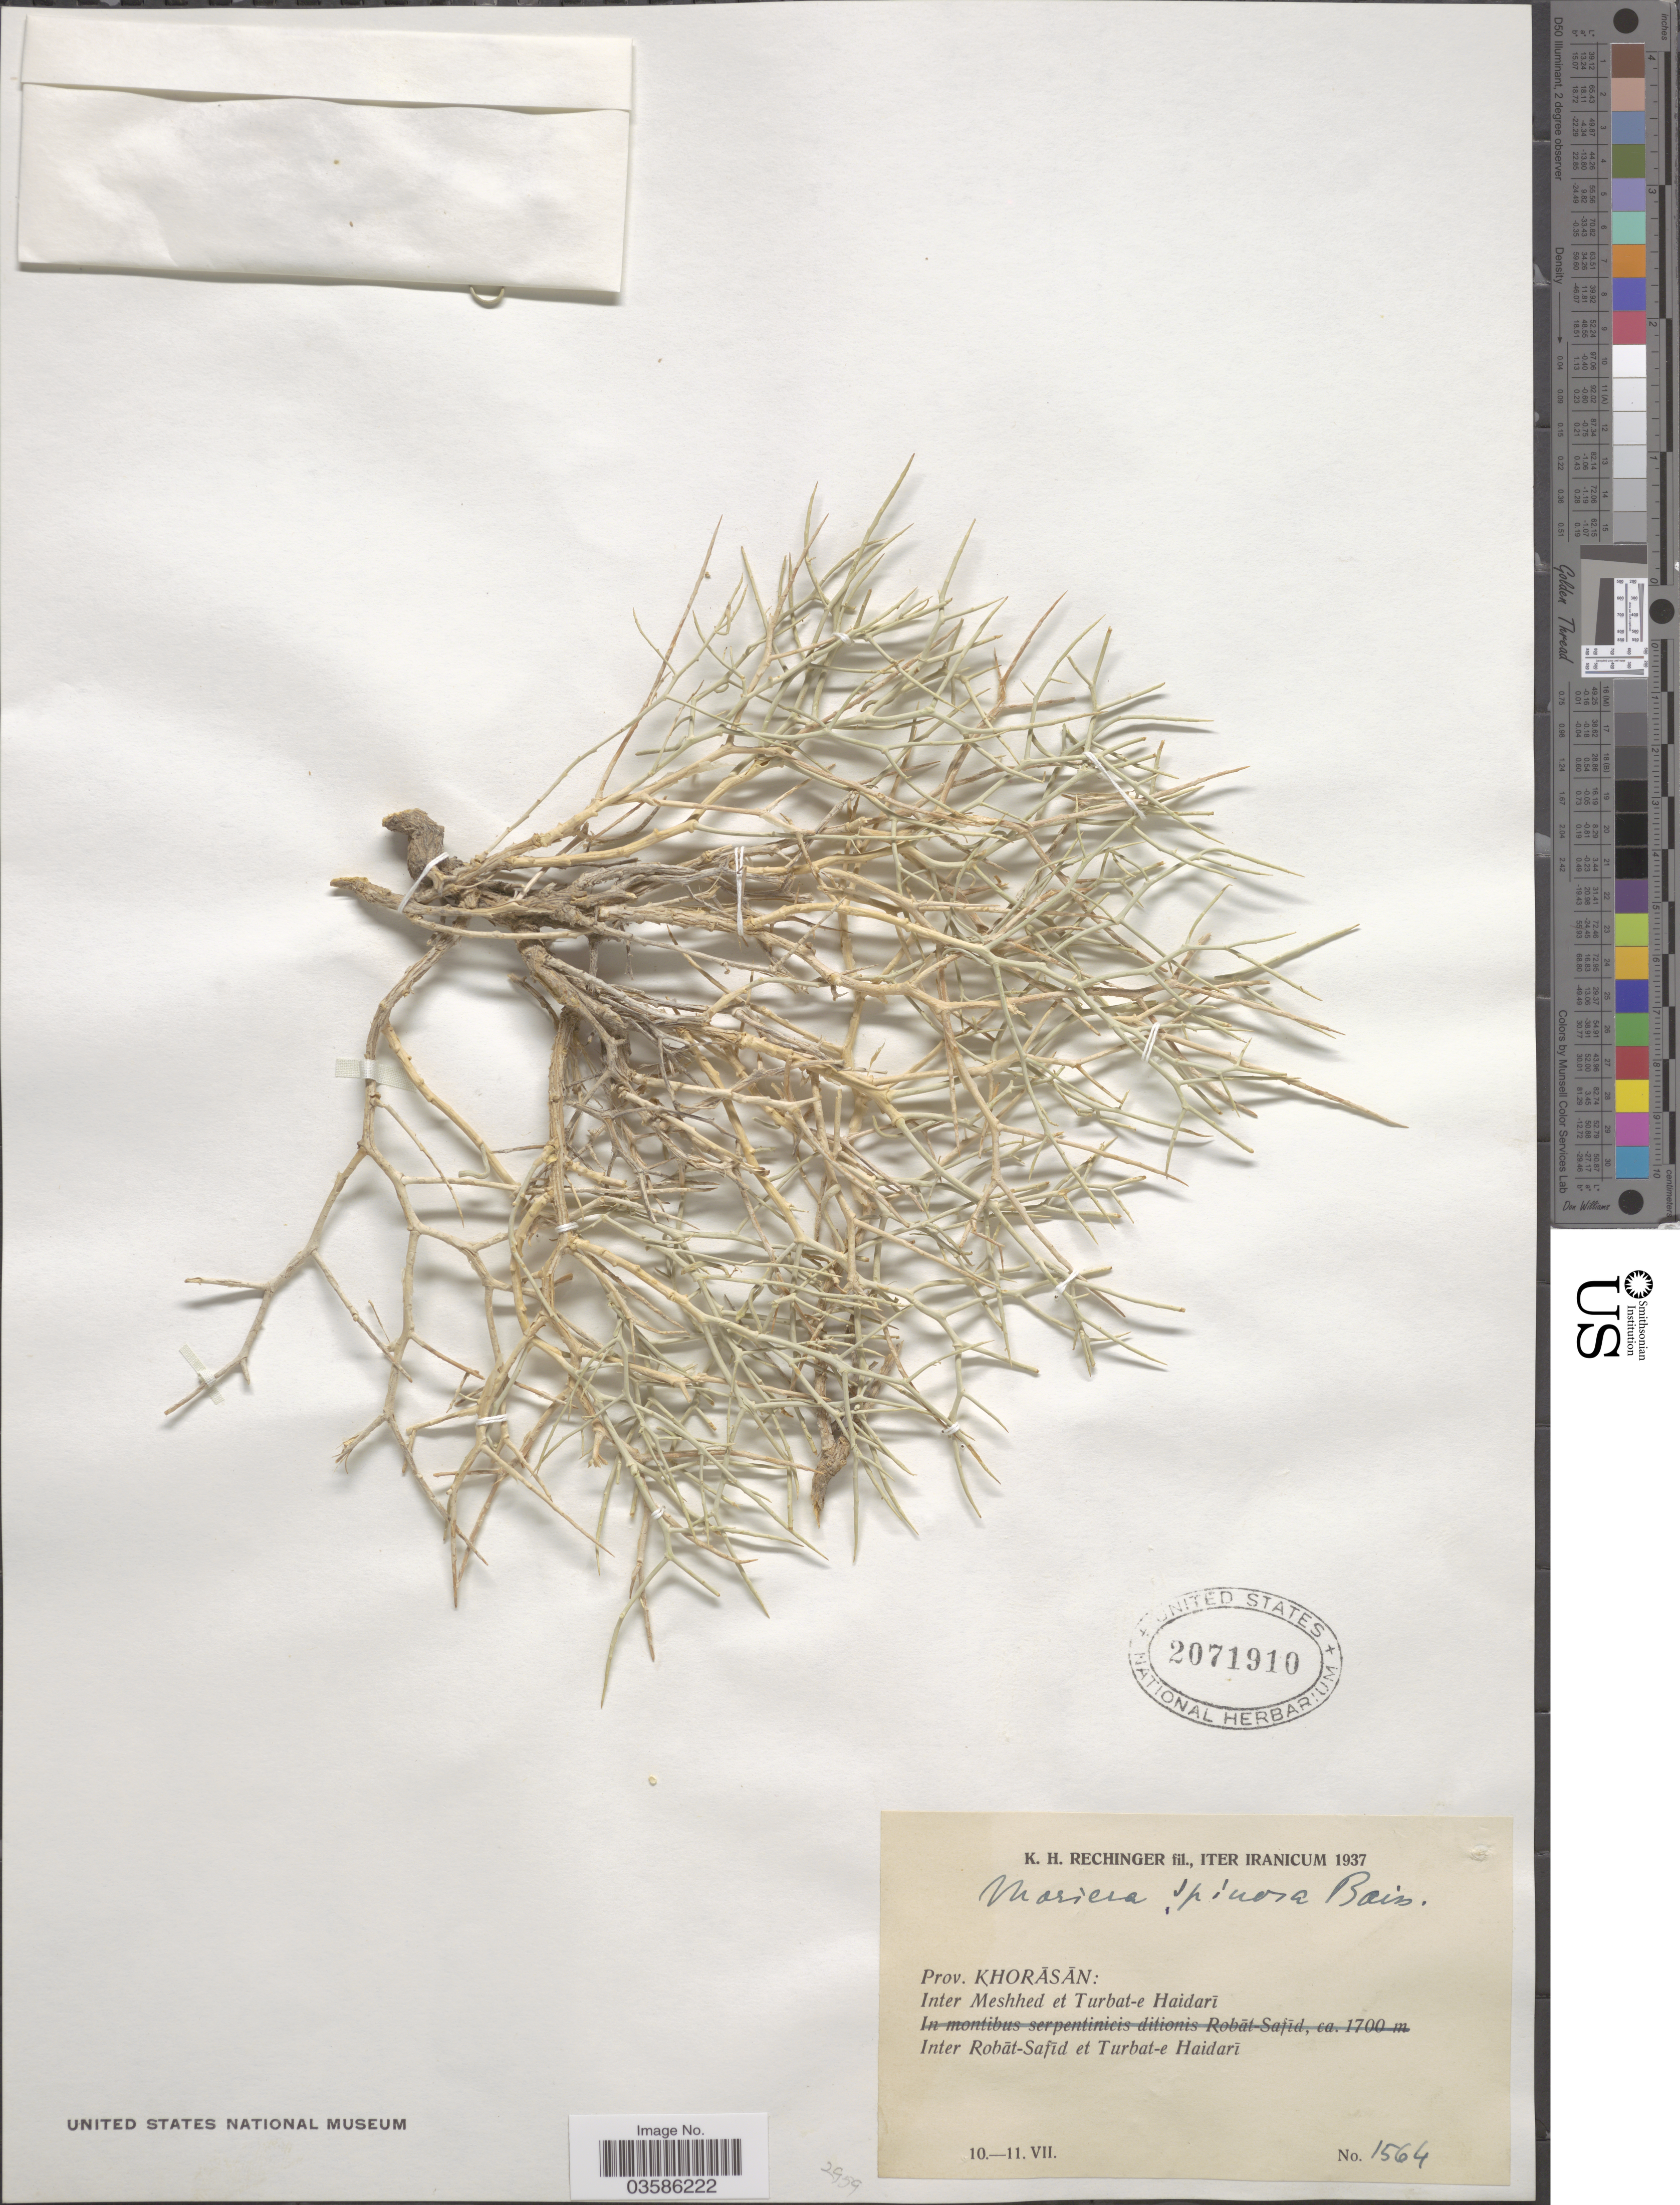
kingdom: Plantae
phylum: Tracheophyta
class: Magnoliopsida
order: Brassicales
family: Brassicaceae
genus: Morisia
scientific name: Morisia sp.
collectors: K. H. Rechinger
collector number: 1564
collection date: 1937-07-10/1937-07-11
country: Iran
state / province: Khorasan [obsolete]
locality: Inter Meshhed et Turbat-e Haidarī. Inter Robāt-Safīd et Turbat-e Haidarī.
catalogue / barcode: US 2071910